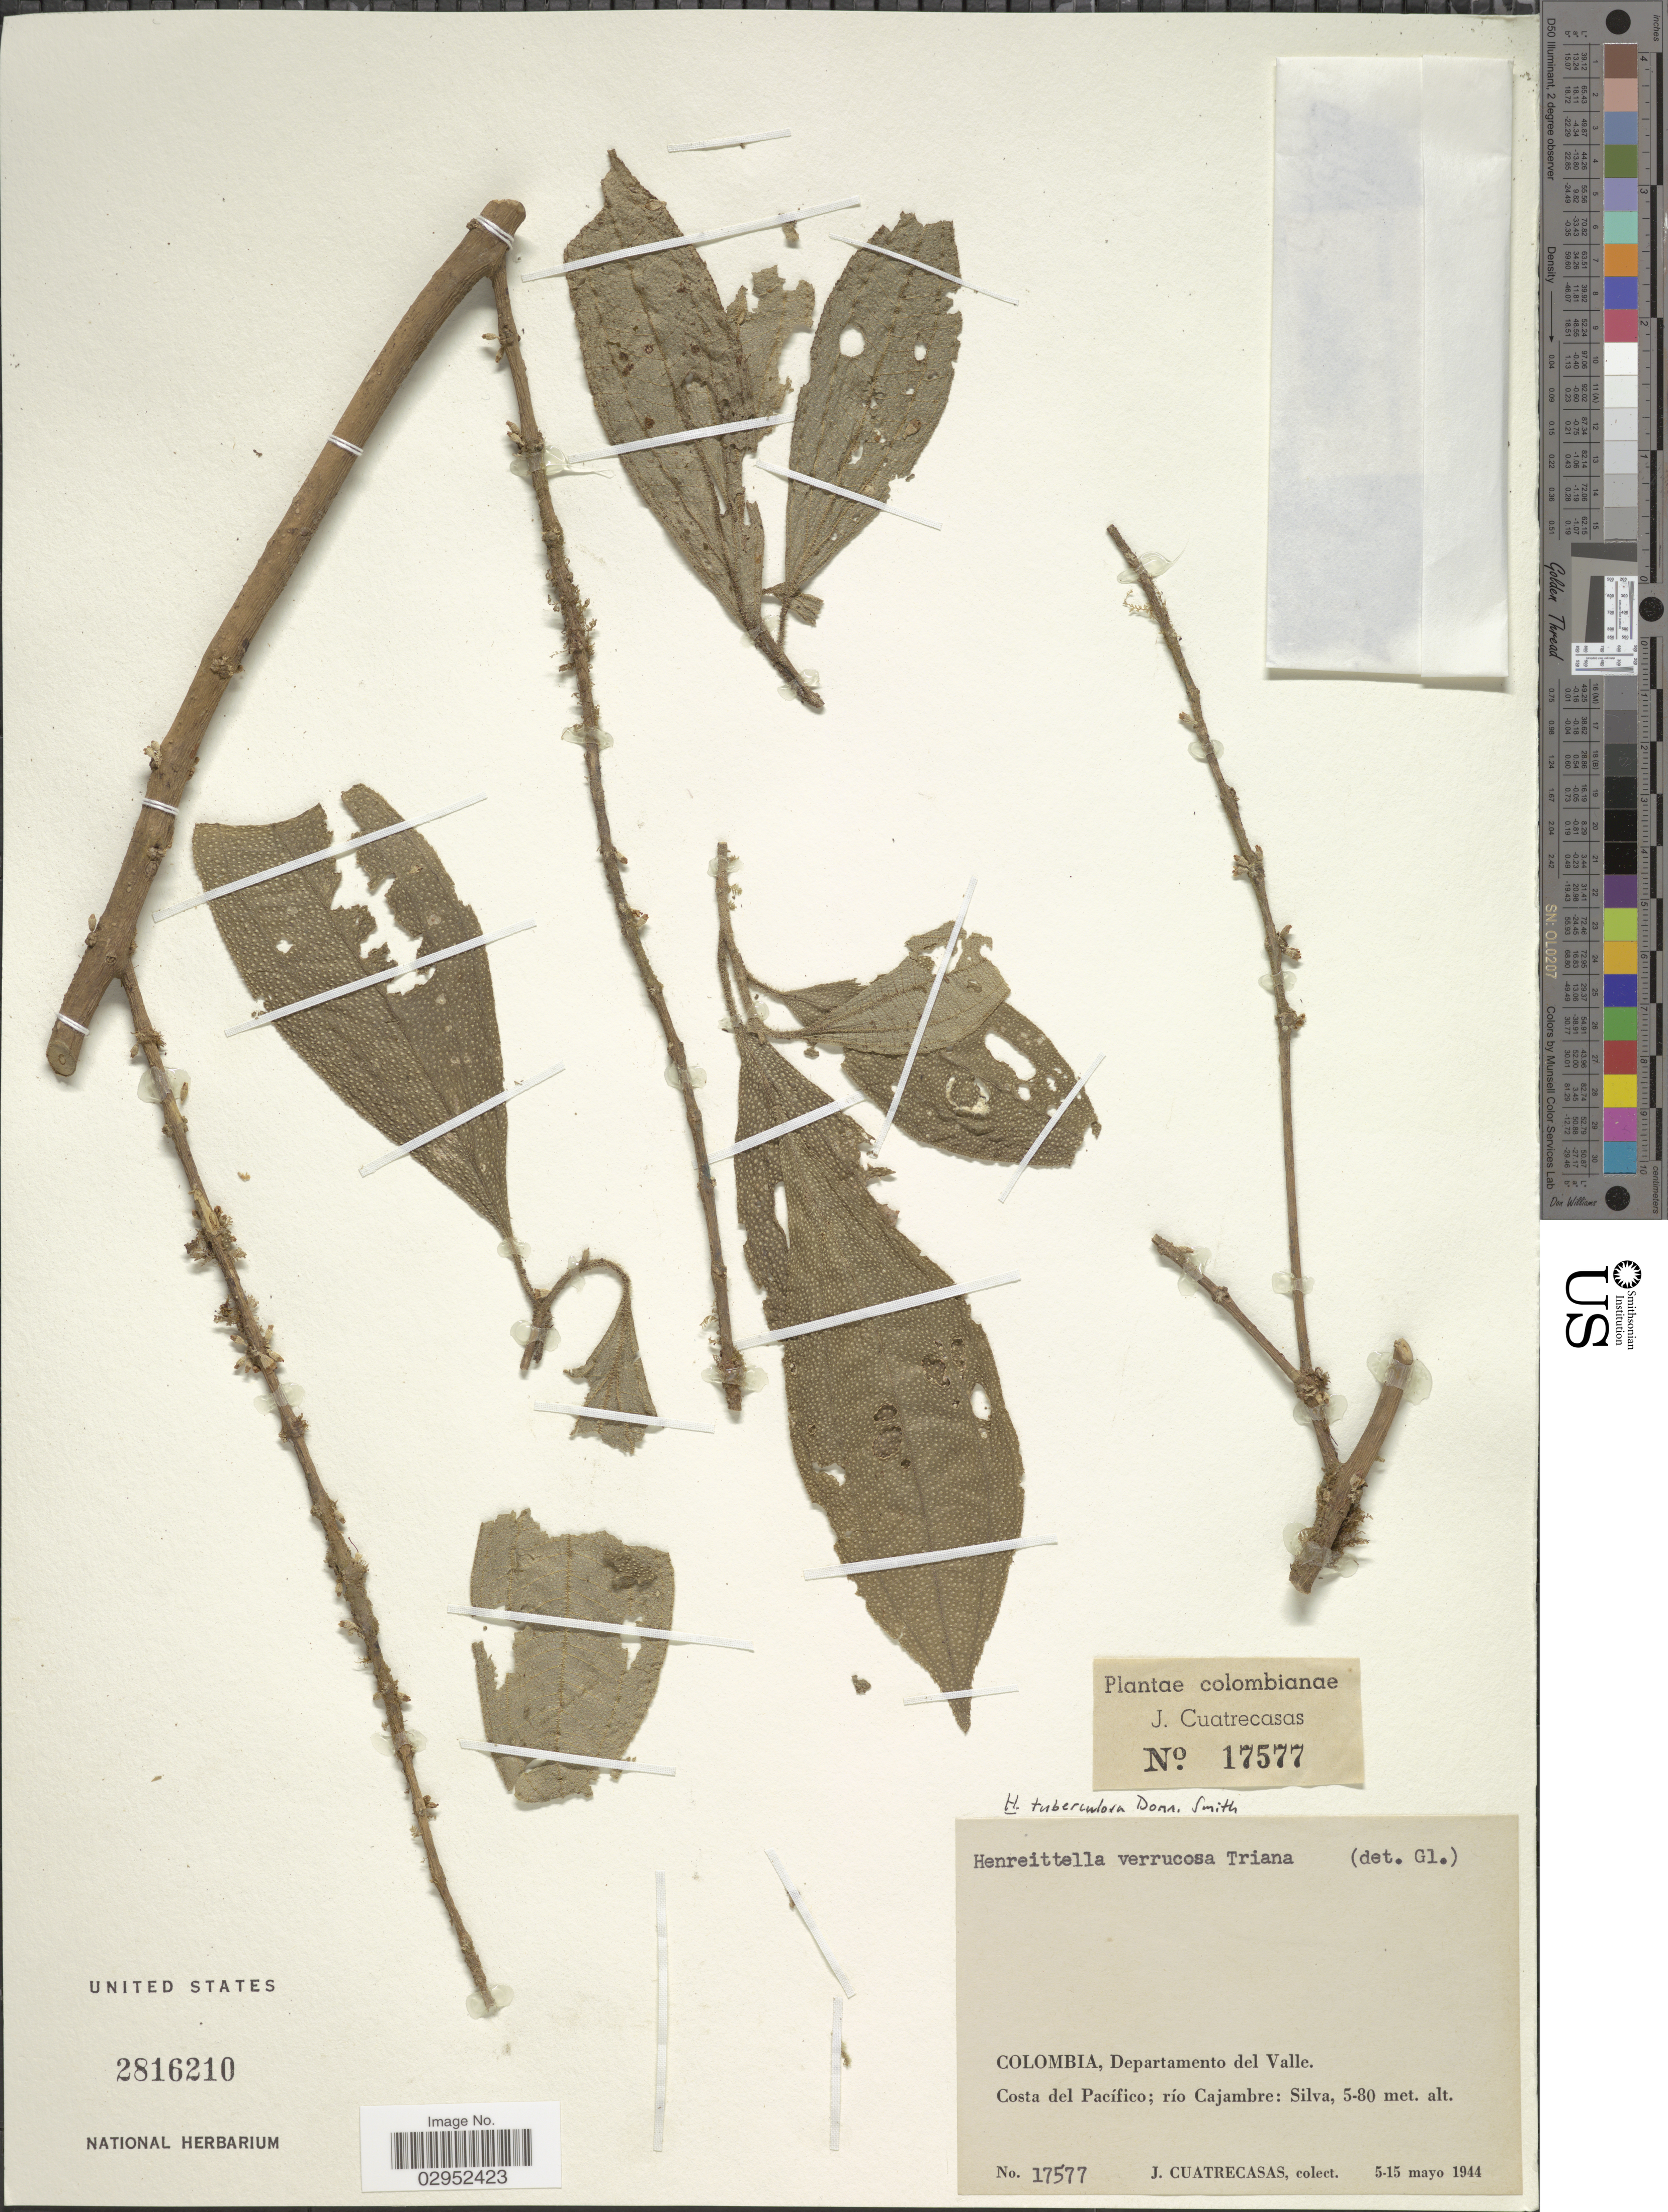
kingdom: Plantae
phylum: Tracheophyta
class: Magnoliopsida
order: Myrtales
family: Melastomataceae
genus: Henriettea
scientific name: Henriettea verrucosa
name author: (Triana) J.F. Macbr.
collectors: J. Cuatrecasas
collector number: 17577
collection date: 1944-05-05/1944-05-15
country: Colombia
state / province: Valle del Cauca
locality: Departamento del Valle. Costa del Pacífico; río Cajambre: Silva.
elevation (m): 5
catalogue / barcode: US 2816210